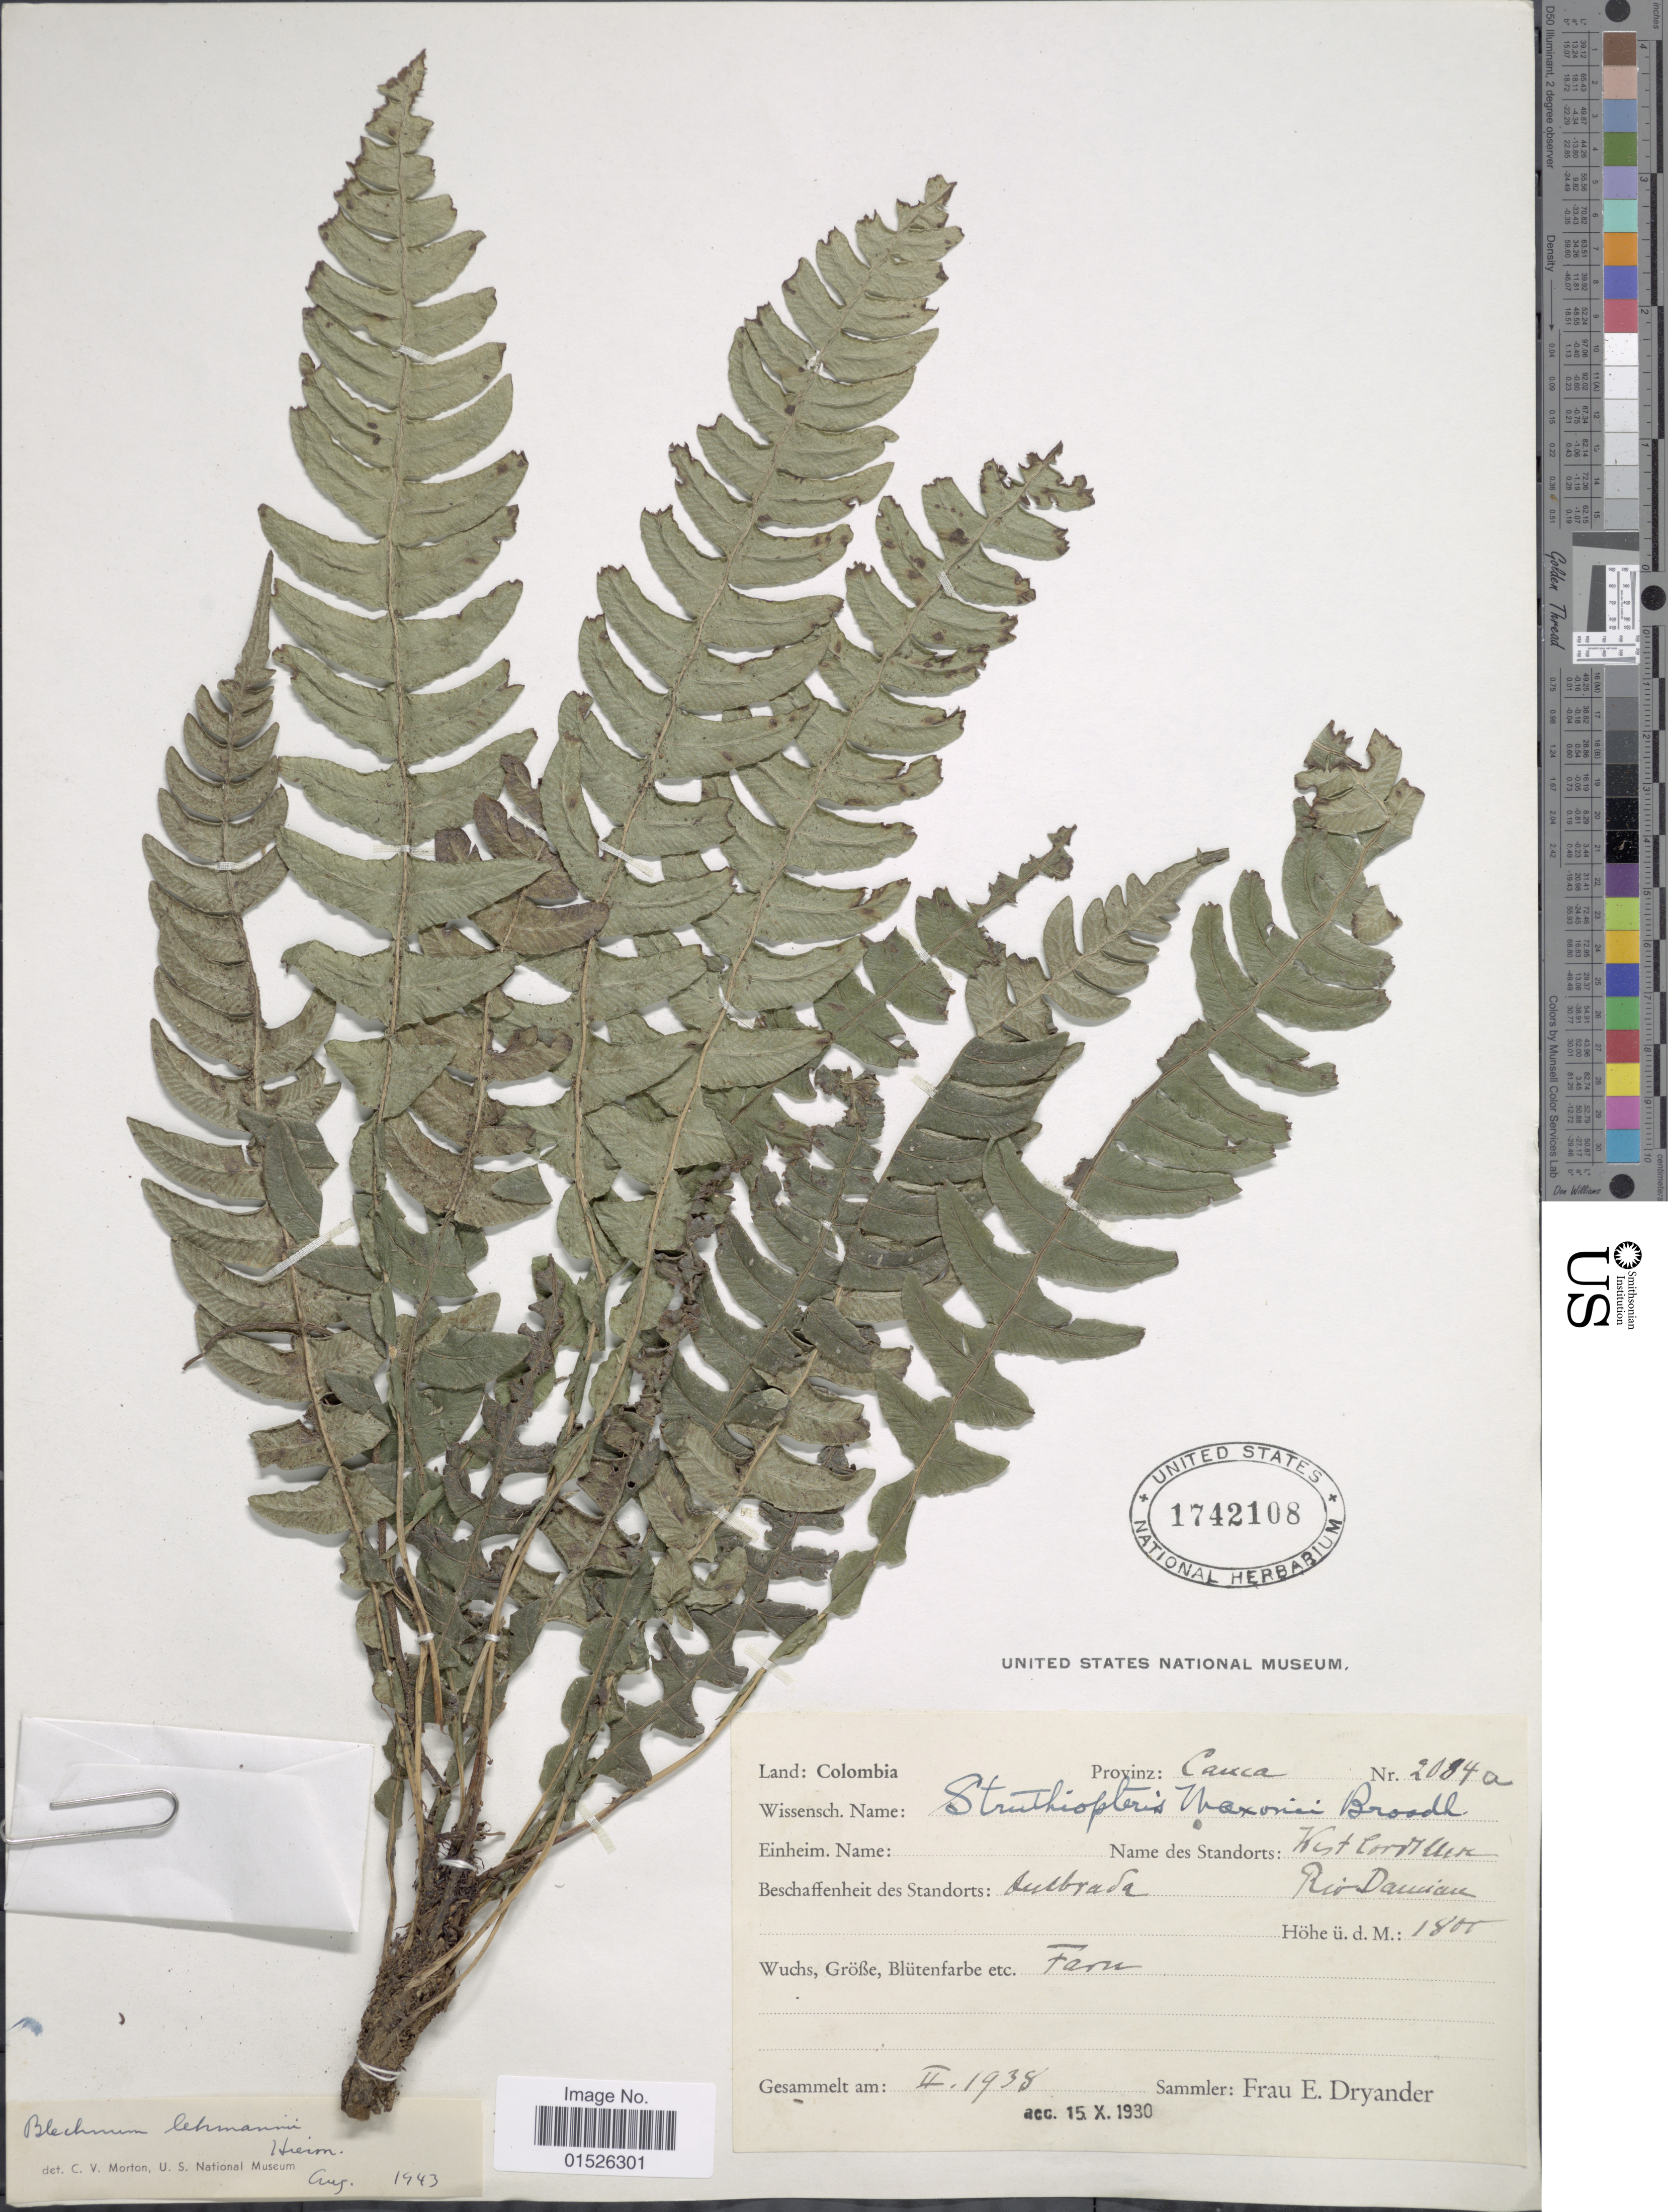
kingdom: Plantae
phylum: Tracheophyta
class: Polypodiopsida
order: Polypodiales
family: Blechnaceae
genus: Blechnum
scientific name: Blechnum lehmannii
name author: Hieron.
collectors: F. Dryander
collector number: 2084a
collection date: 1938-02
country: Colombia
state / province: Cauca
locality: Provinz: Cauca, West Cordillera, Rio Damian, Quebrada.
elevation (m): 1800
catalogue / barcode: US 1742108